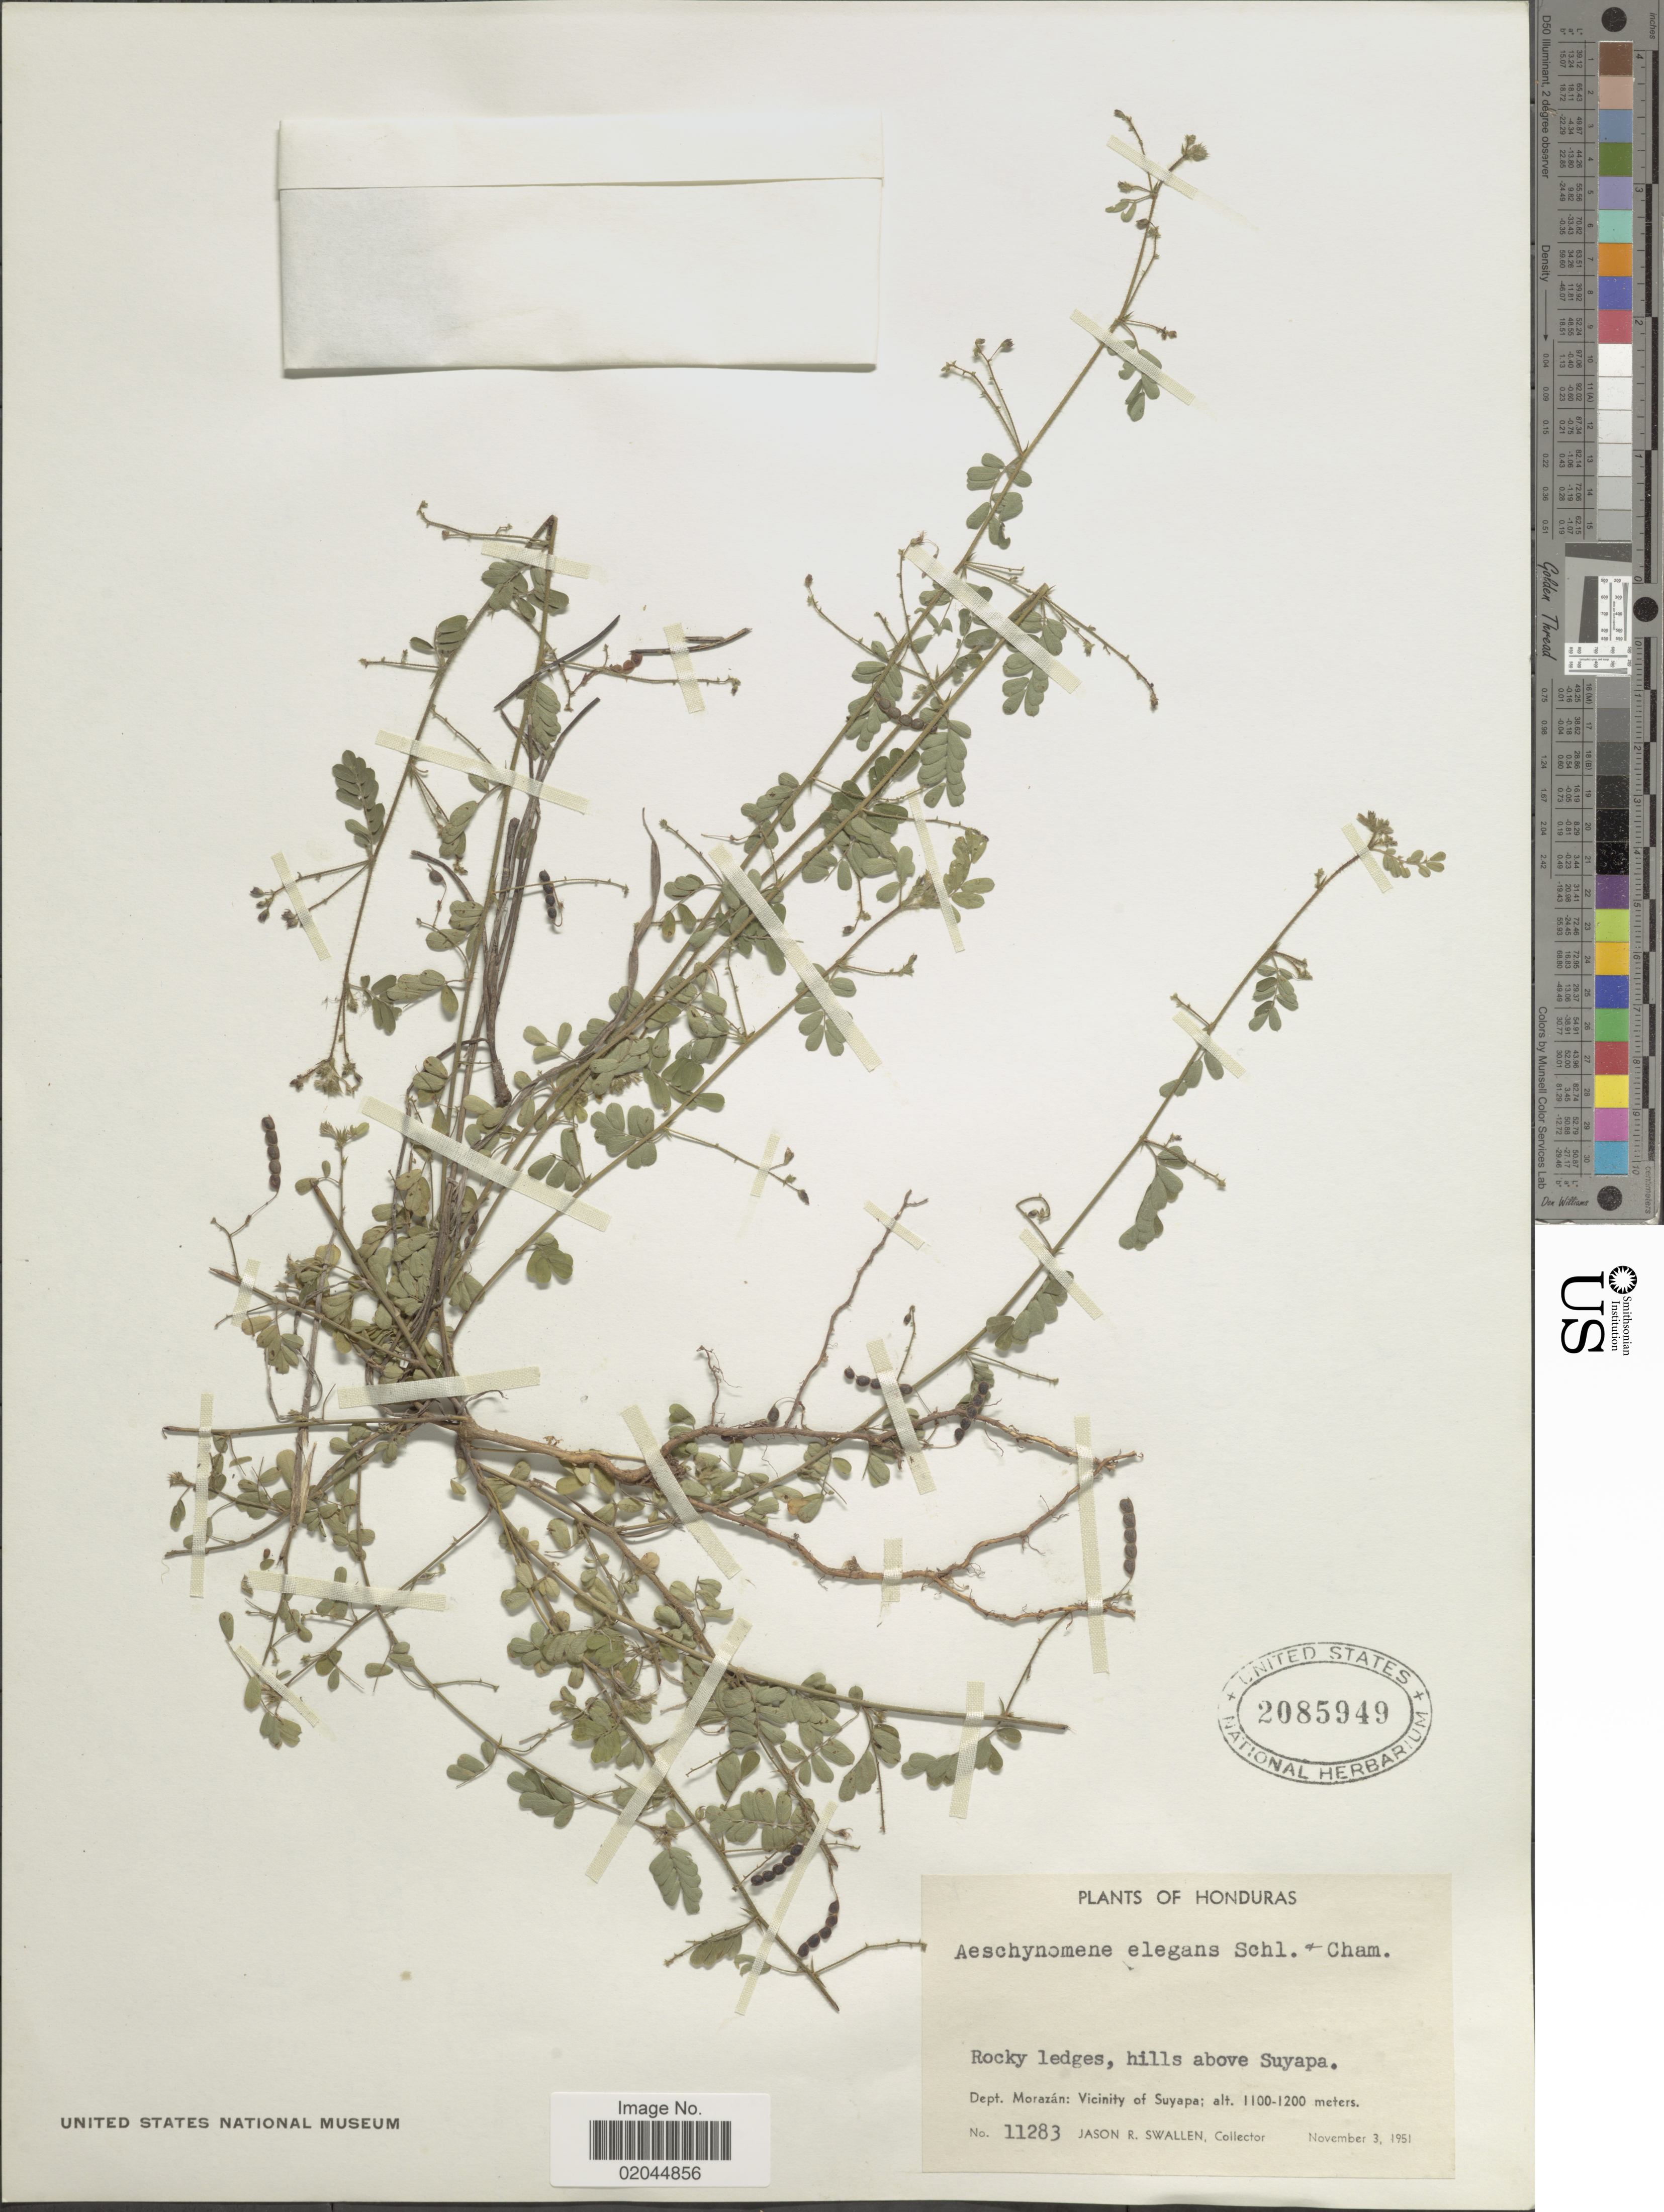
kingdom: Plantae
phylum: Tracheophyta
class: Magnoliopsida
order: Fabales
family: Fabaceae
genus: Aeschynomene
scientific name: Aeschynomene elegans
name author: Cham. ex Schltdl.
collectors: J. R. Swallen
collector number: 11283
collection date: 1951-11-03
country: Honduras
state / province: Fco. Morazán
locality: Dept. Morazan: Vicinity of Suyapa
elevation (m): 1100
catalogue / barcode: US 2085949